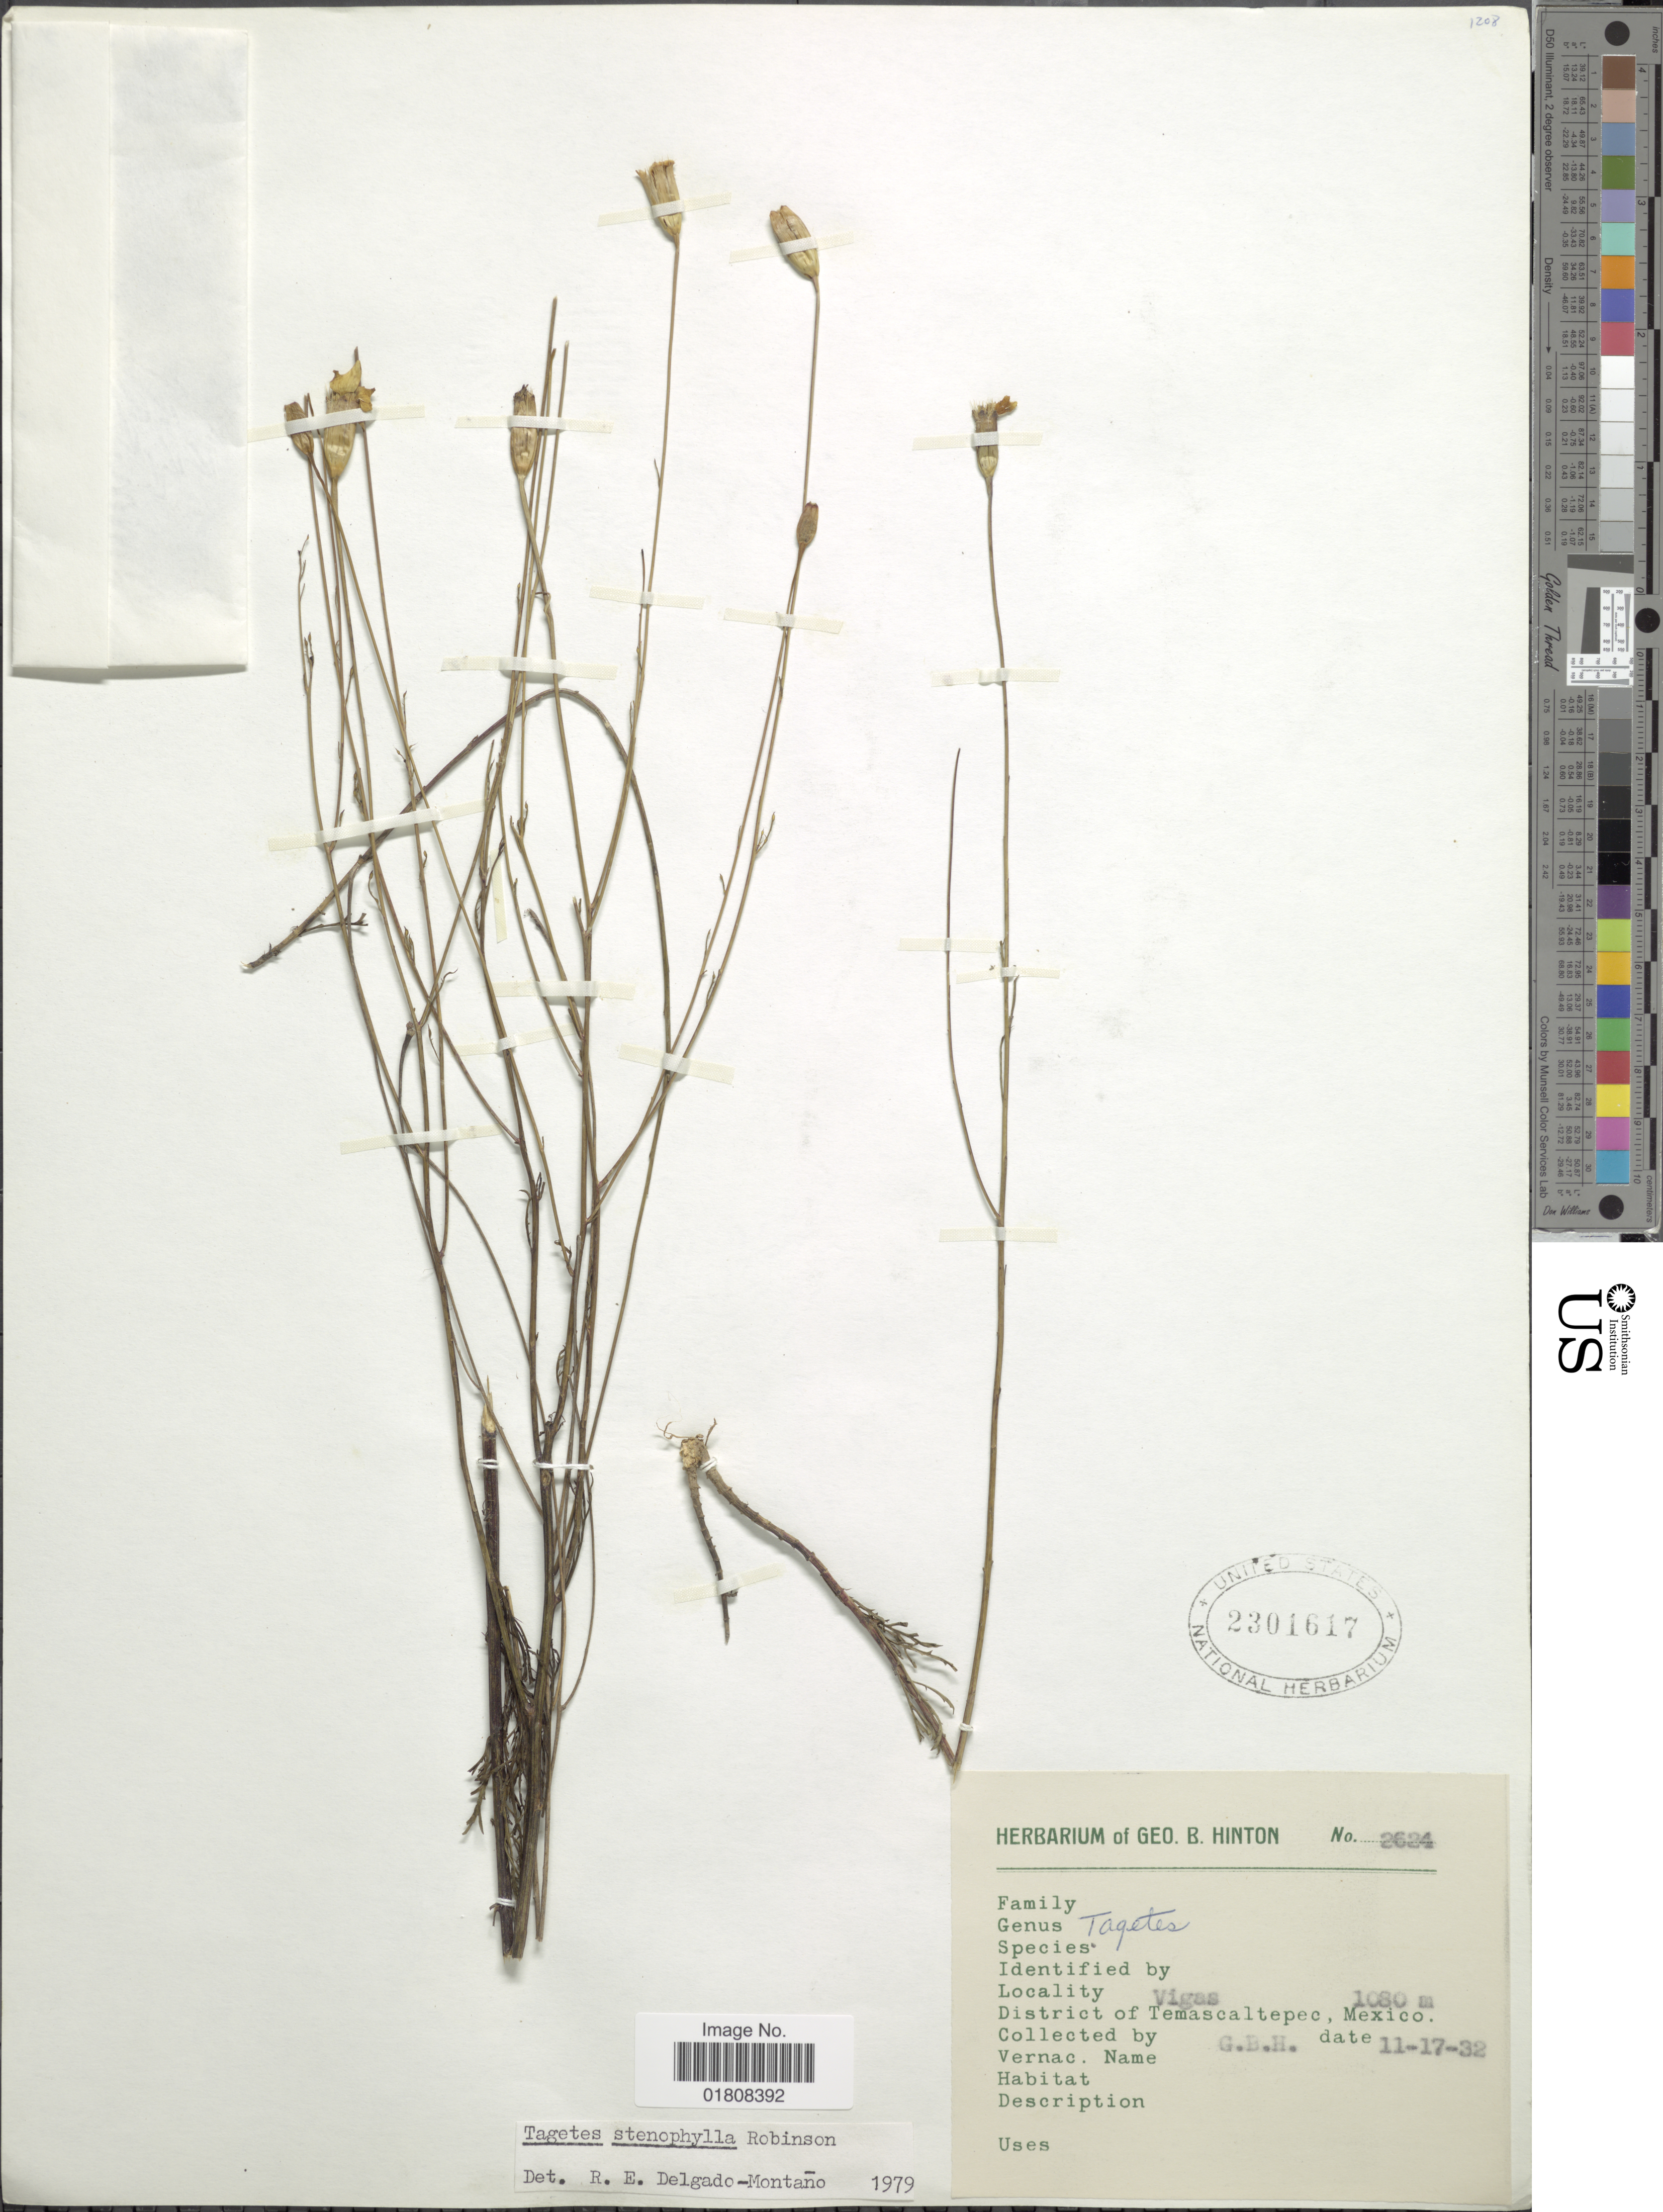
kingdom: Plantae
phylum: Tracheophyta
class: Magnoliopsida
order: Asterales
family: Asteraceae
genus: Tagetes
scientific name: Tagetes stenophylla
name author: B.L. Rob.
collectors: G. B. Hinton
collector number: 2624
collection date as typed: Transcribed d/m/y: 17/11/32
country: Mexico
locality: Vigas, District of Temascaltepec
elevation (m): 1080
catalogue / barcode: US 2301617